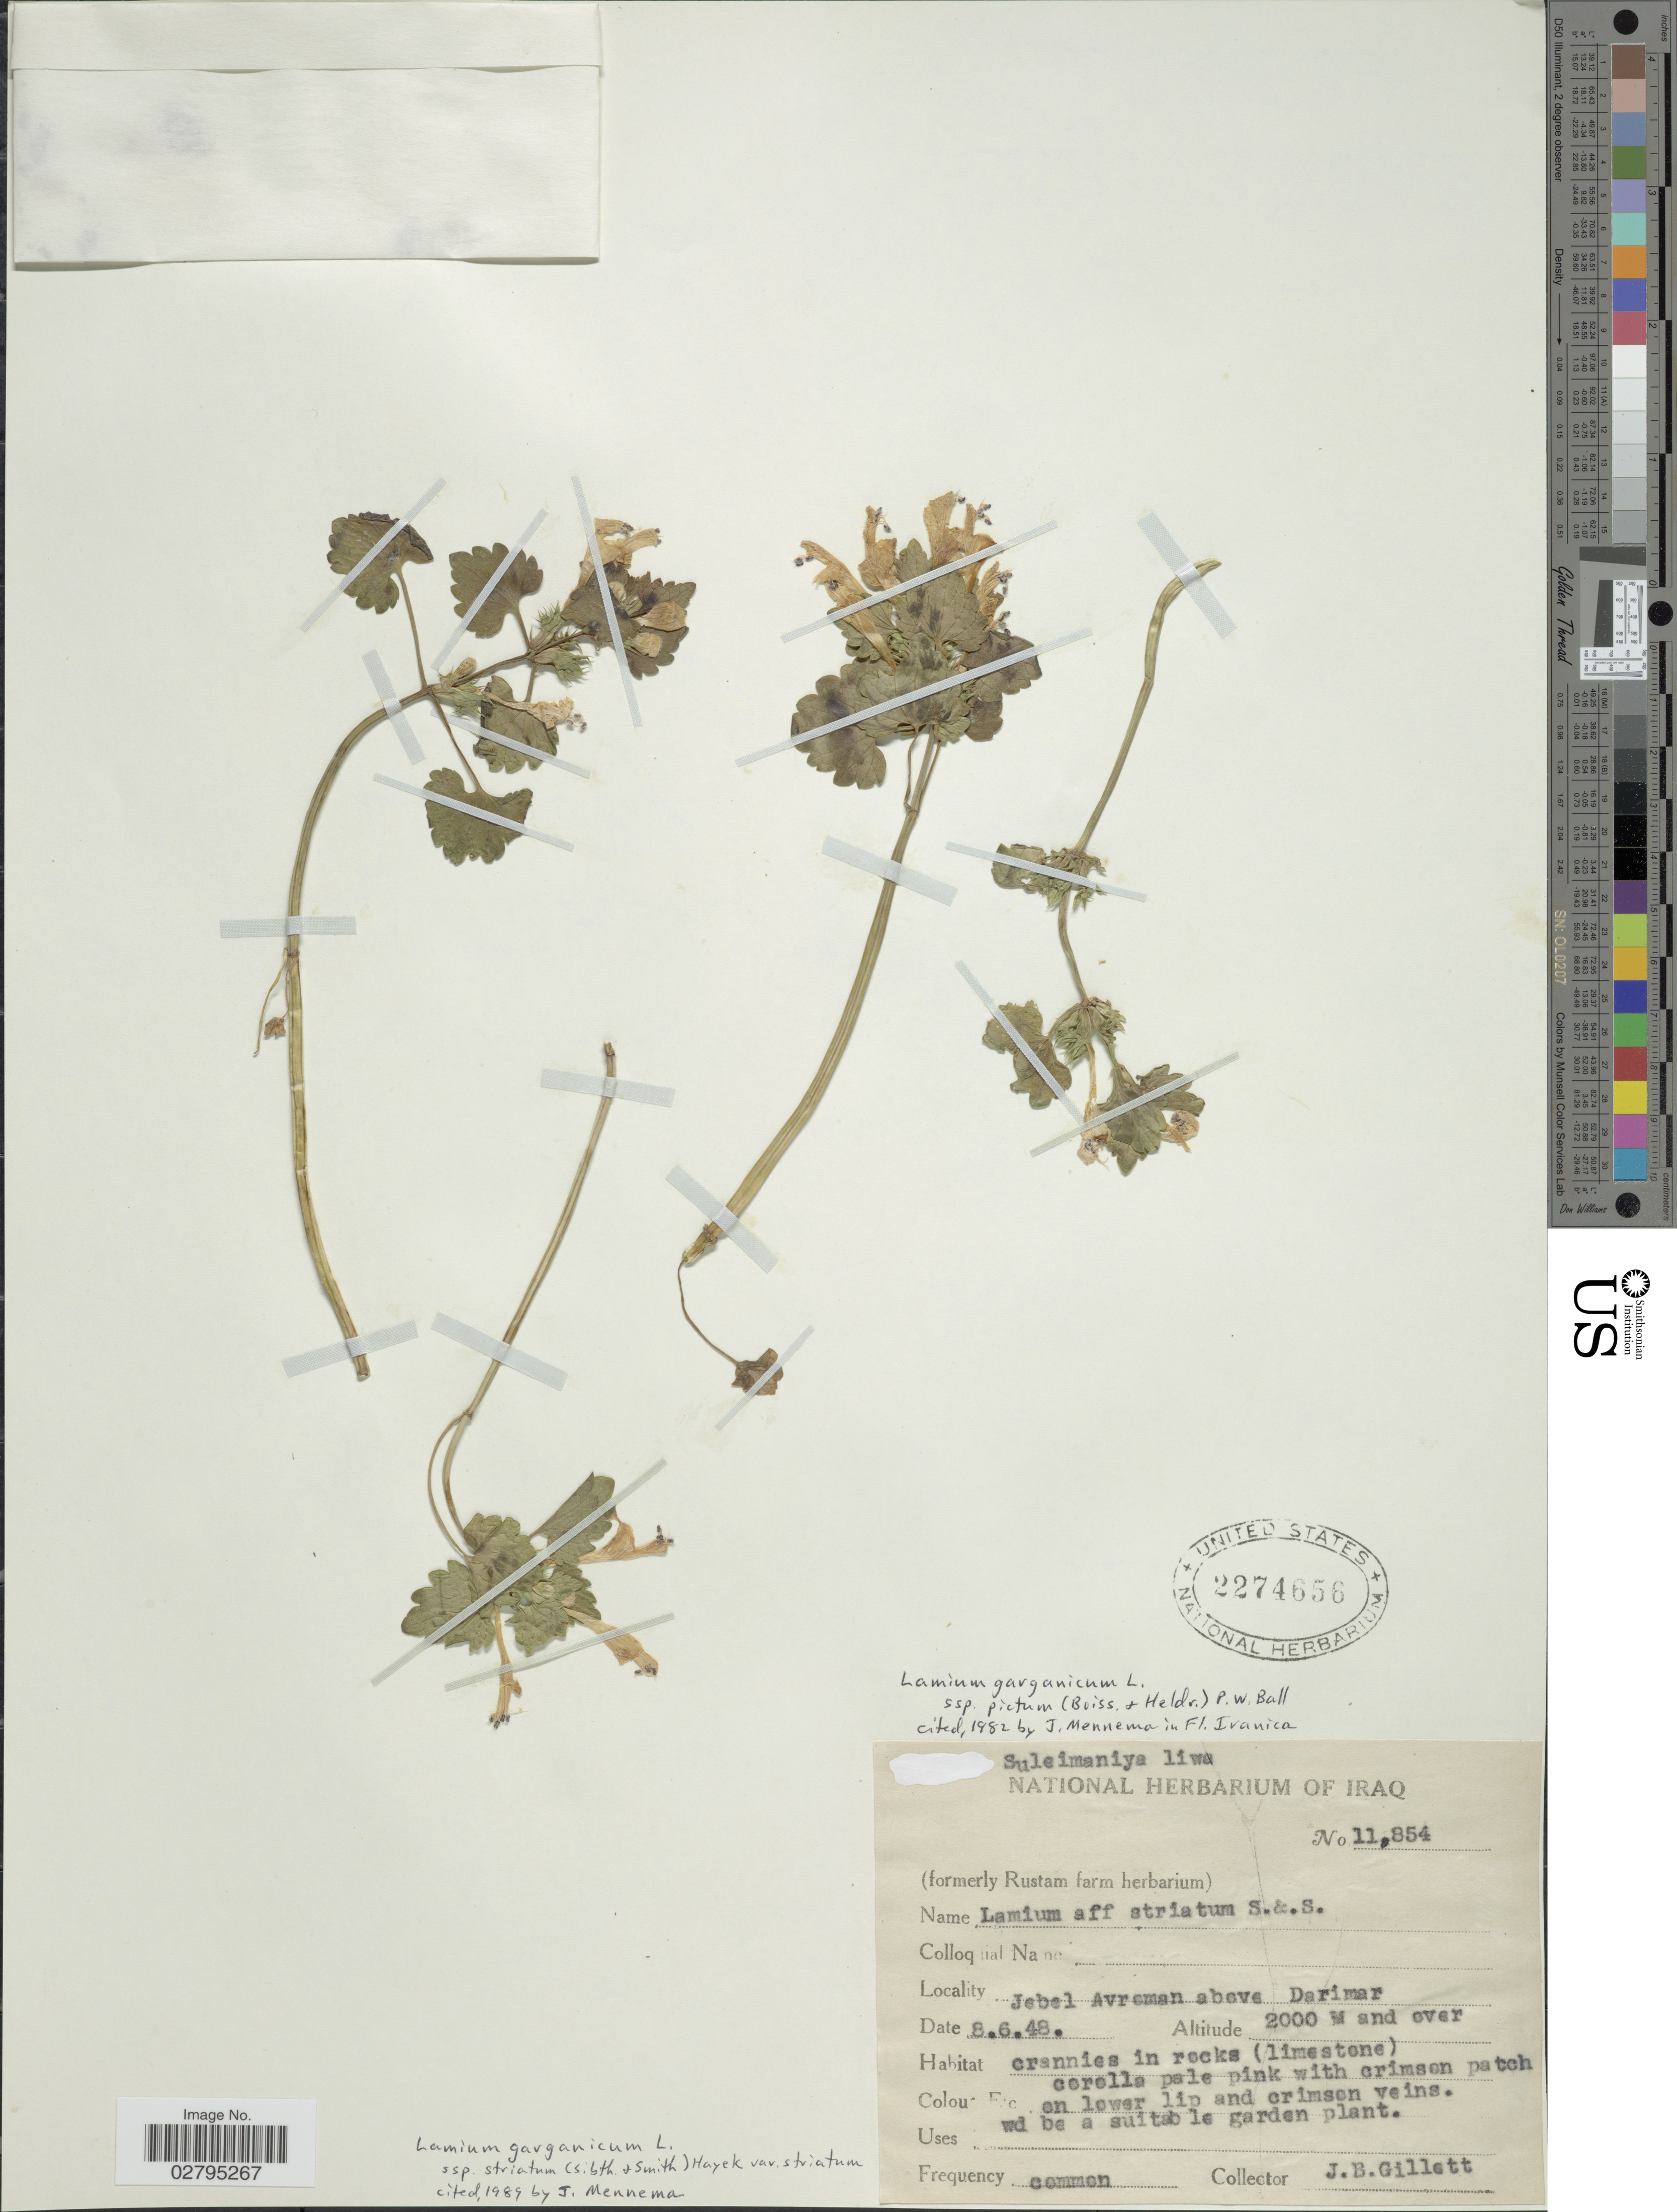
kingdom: Plantae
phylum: Tracheophyta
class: Magnoliopsida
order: Lamiales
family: Lamiaceae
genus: Lamium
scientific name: Lamium garganicum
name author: L.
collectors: J. B. Gillett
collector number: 11854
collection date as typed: Transcribed d/m/y: 8/6/48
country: Iraq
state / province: As Sulaymānīyah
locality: Suleimaniya liwa, Jebel Avroman above Darimar.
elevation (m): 2000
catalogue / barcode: US 2274656